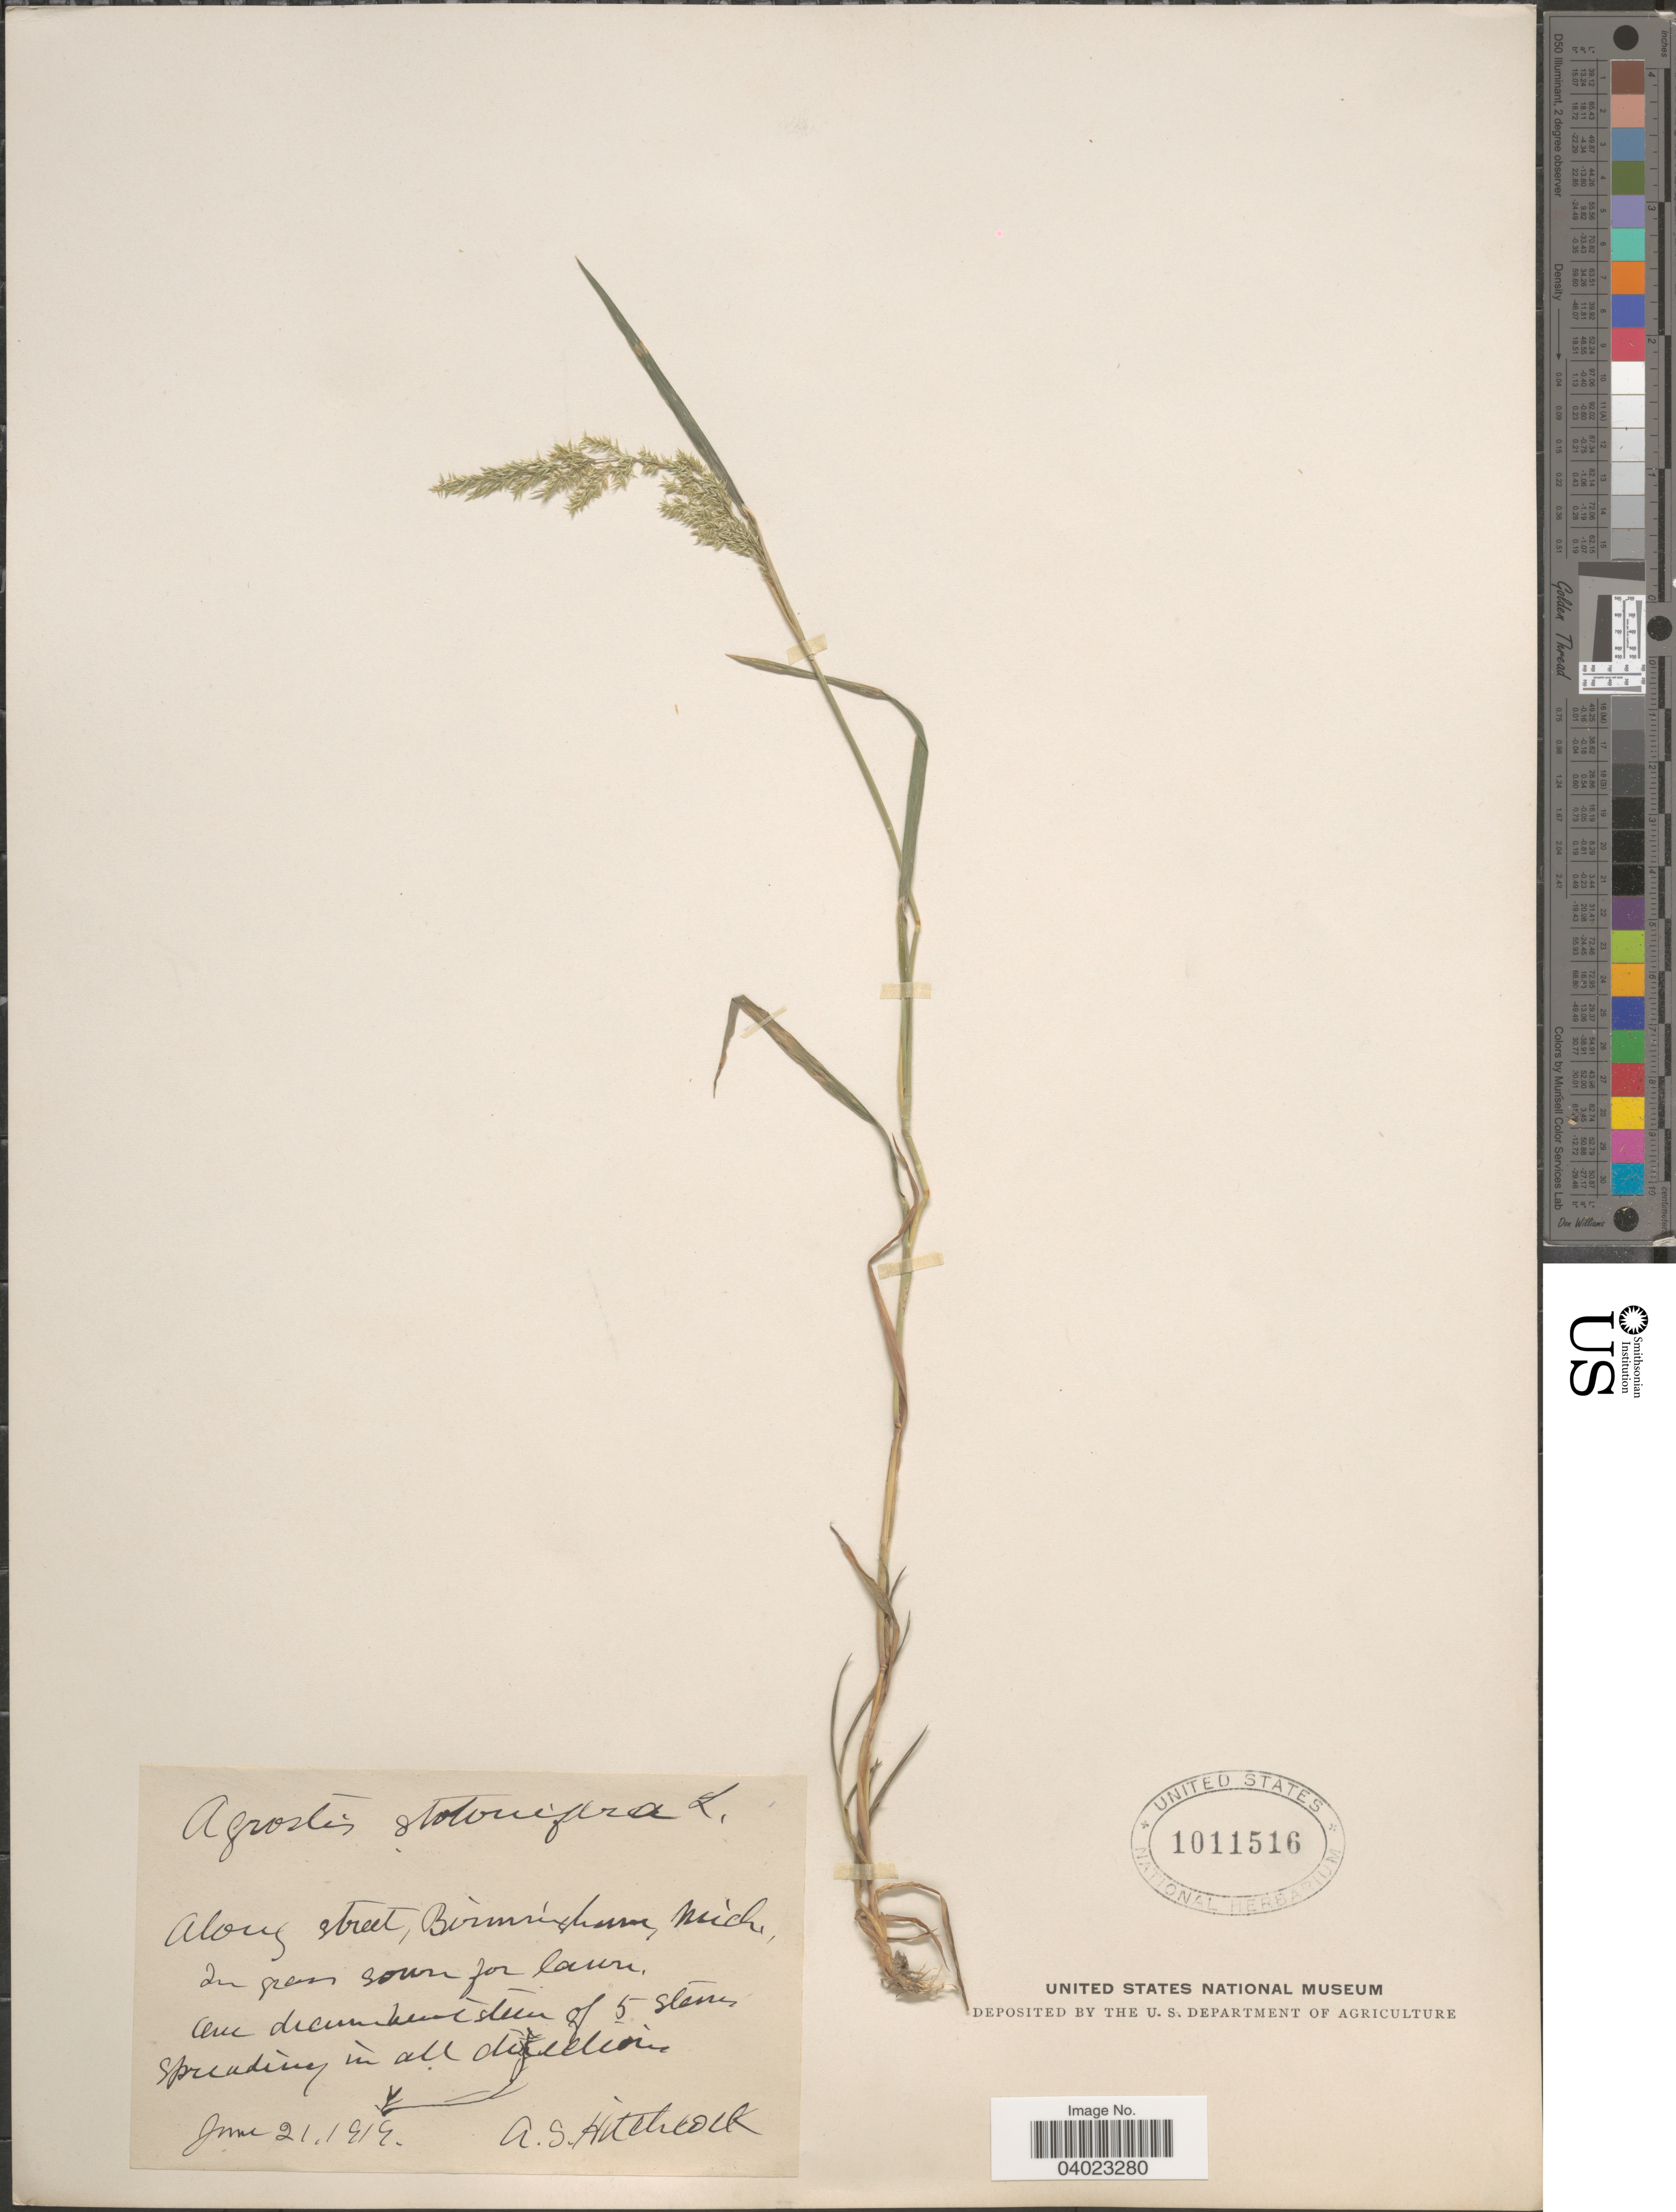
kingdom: Plantae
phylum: Tracheophyta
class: Liliopsida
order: Poales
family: Poaceae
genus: Agrostis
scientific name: Agrostis stolonifera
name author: L.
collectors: A. S. Hitchcock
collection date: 1919-06-21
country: United States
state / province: Michigan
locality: Along street, Birmingham.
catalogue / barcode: US 1011516